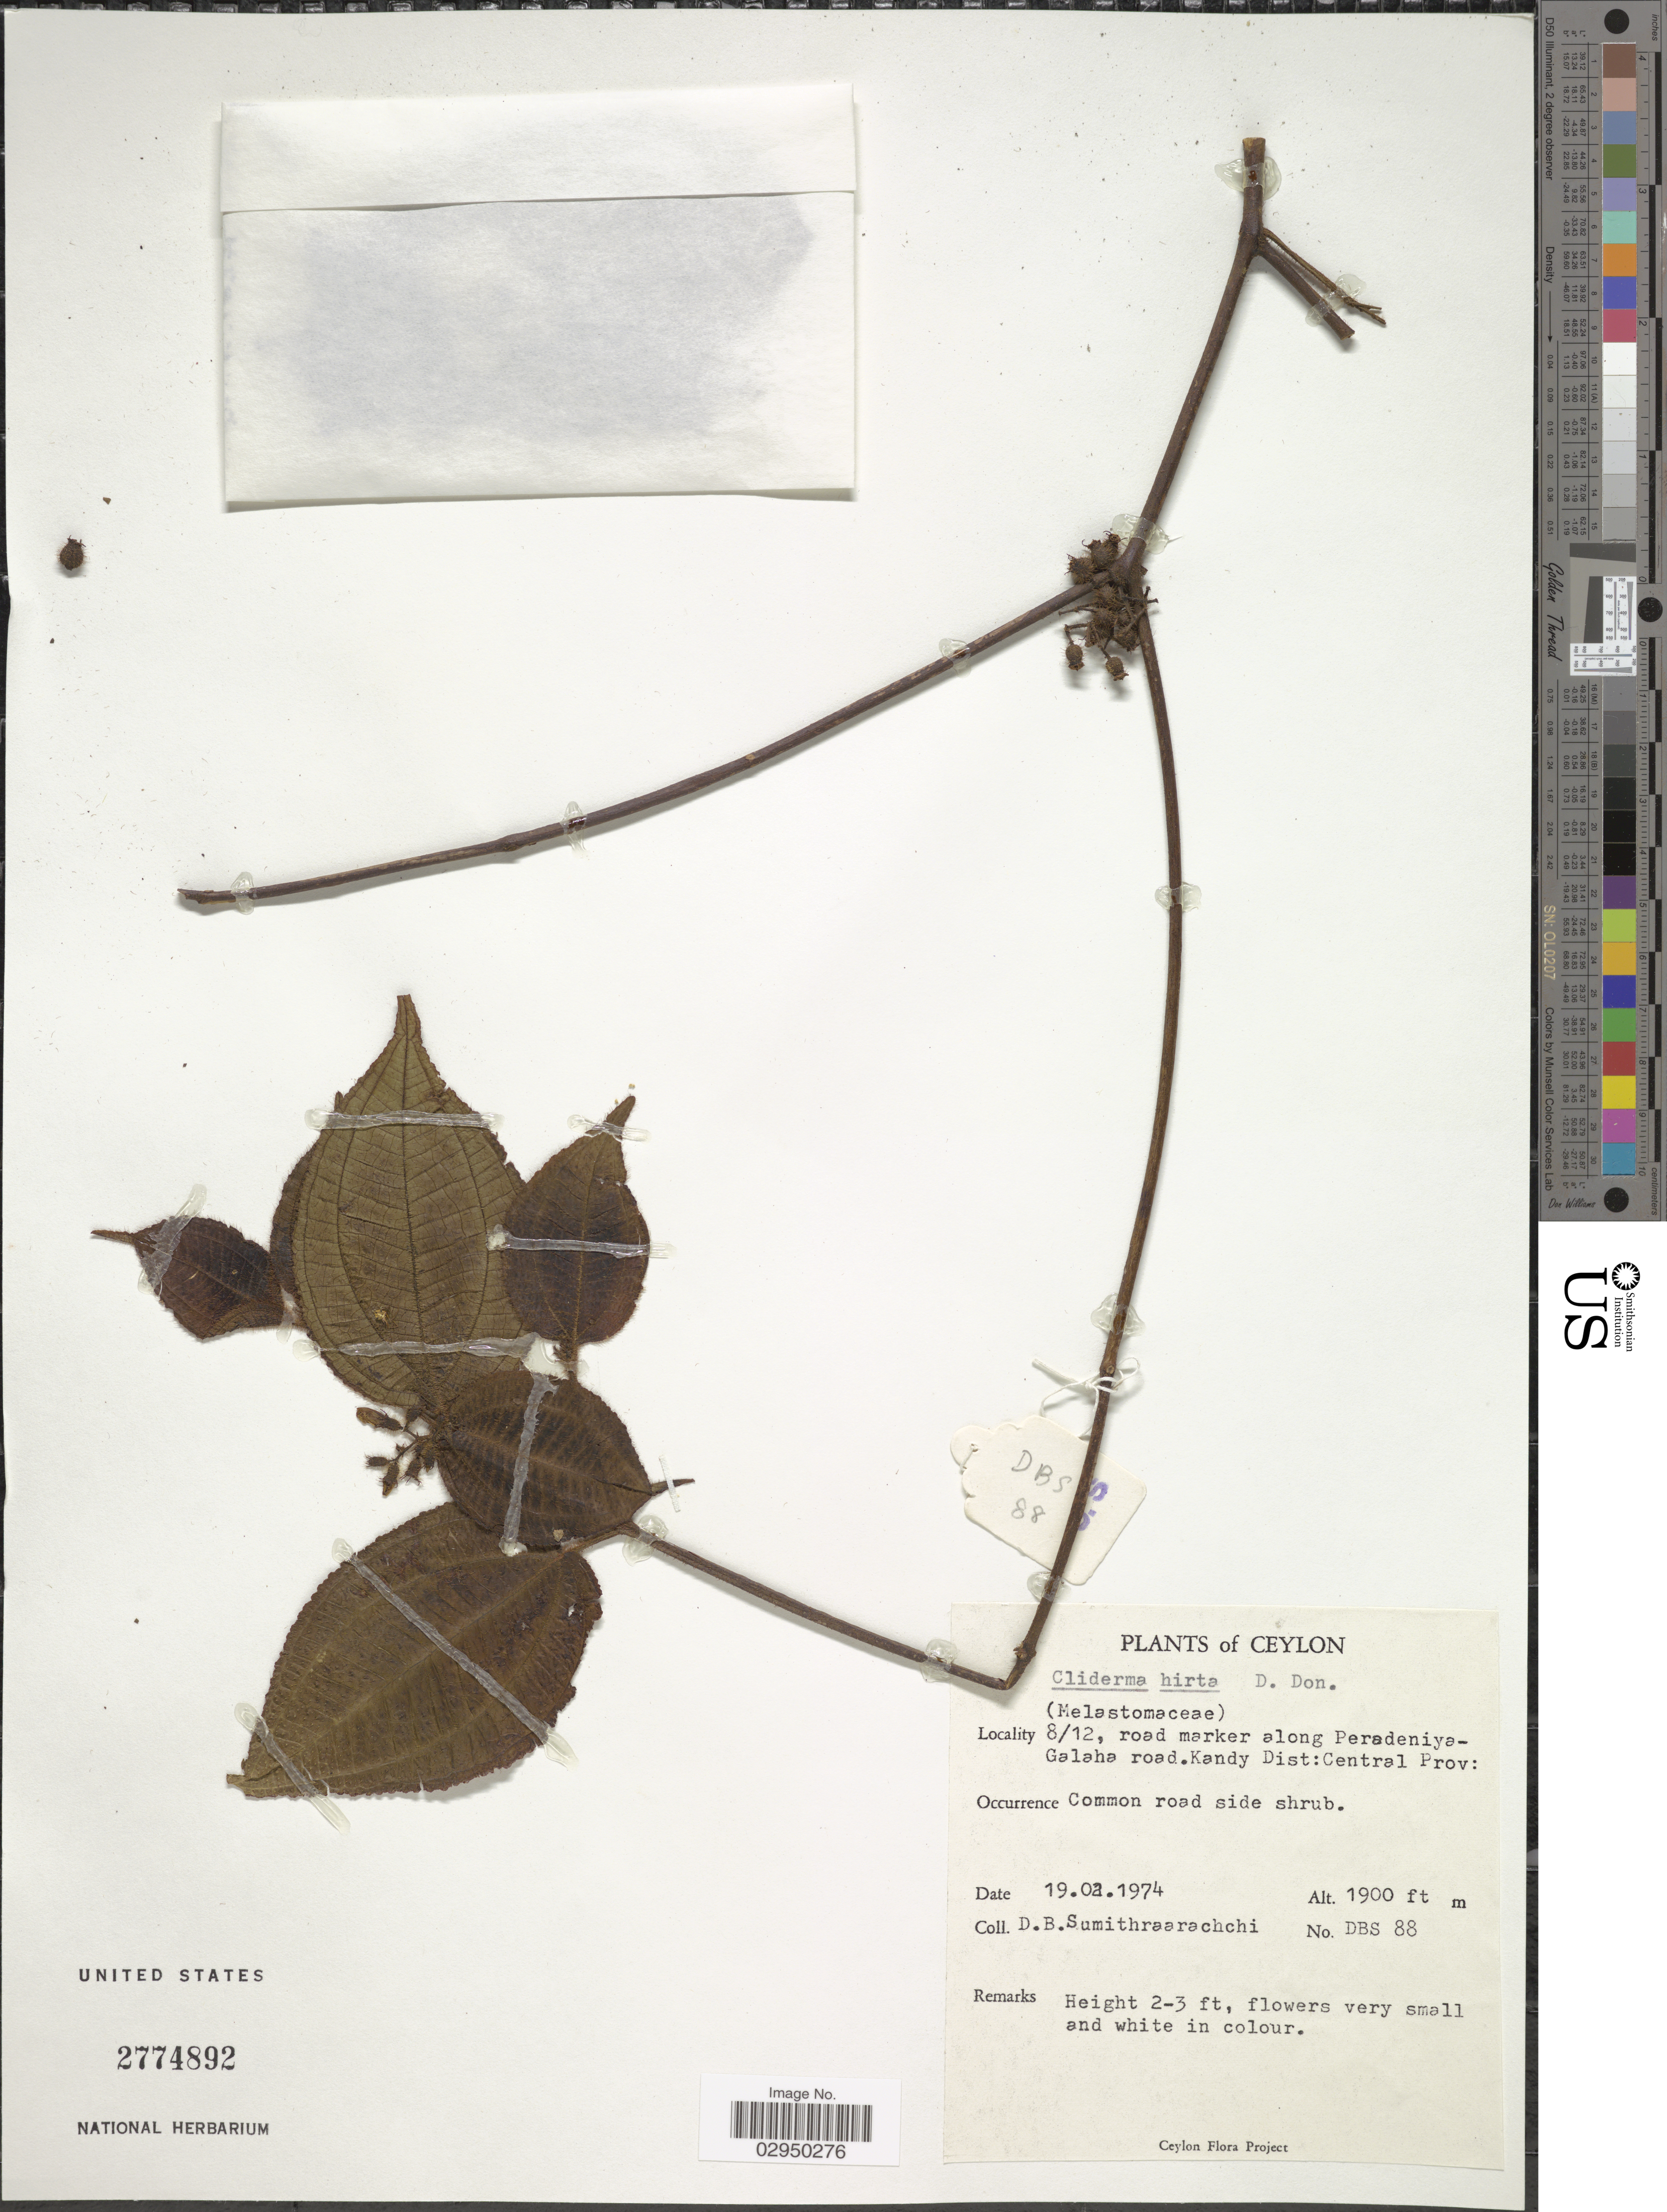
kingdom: Plantae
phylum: Tracheophyta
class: Magnoliopsida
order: Myrtales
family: Melastomataceae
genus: Clidemia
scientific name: Clidemia hirta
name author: (L.) D. Don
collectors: D. B. Sumithraarachchi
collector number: DBS 88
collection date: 1974-02-19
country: Sri Lanka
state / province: Central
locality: Ceylon. 8/12, road marker along Peradeniya-Galahe road. Kandy Dist: Central Prov.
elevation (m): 579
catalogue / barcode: US 2774892